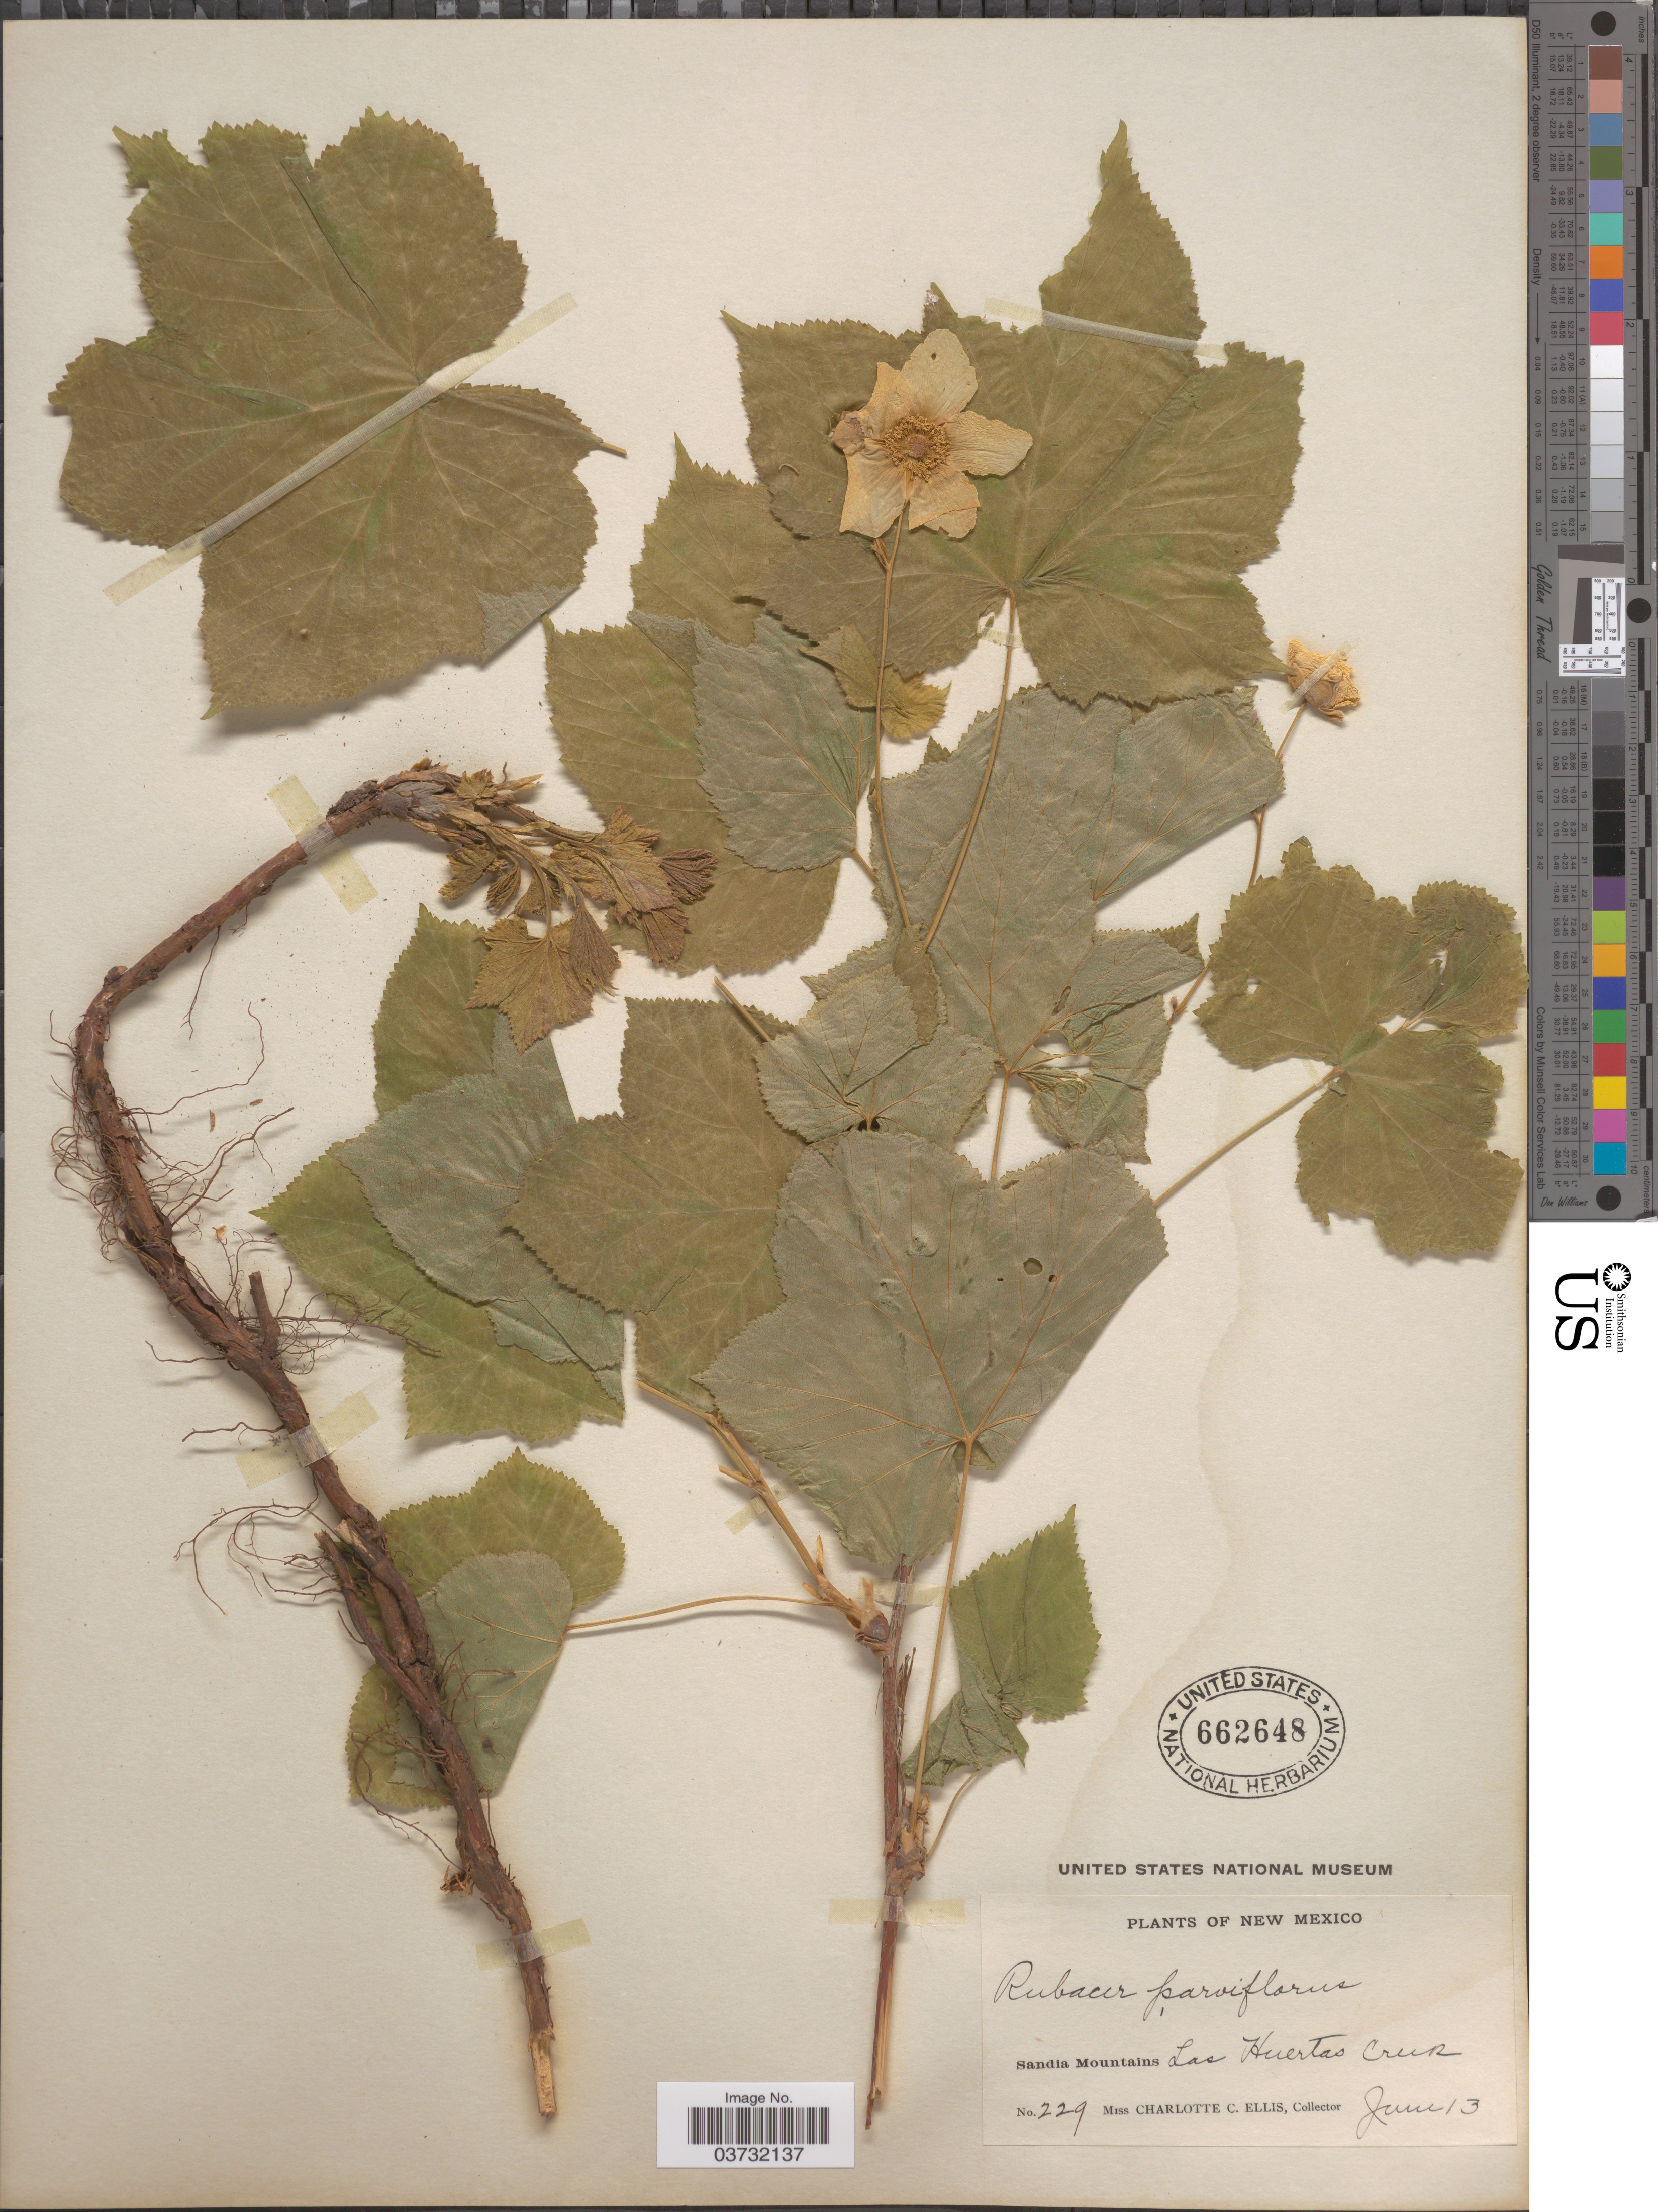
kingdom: Plantae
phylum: Tracheophyta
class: Magnoliopsida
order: Rosales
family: Rosaceae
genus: Rubus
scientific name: Rubus parviflorus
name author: Nutt.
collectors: C. C. Ellis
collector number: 229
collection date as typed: Transcribed d/m/y: /6/13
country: United States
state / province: New Mexico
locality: Sandia Mountains, Las Huertas Creek.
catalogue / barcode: US 662648